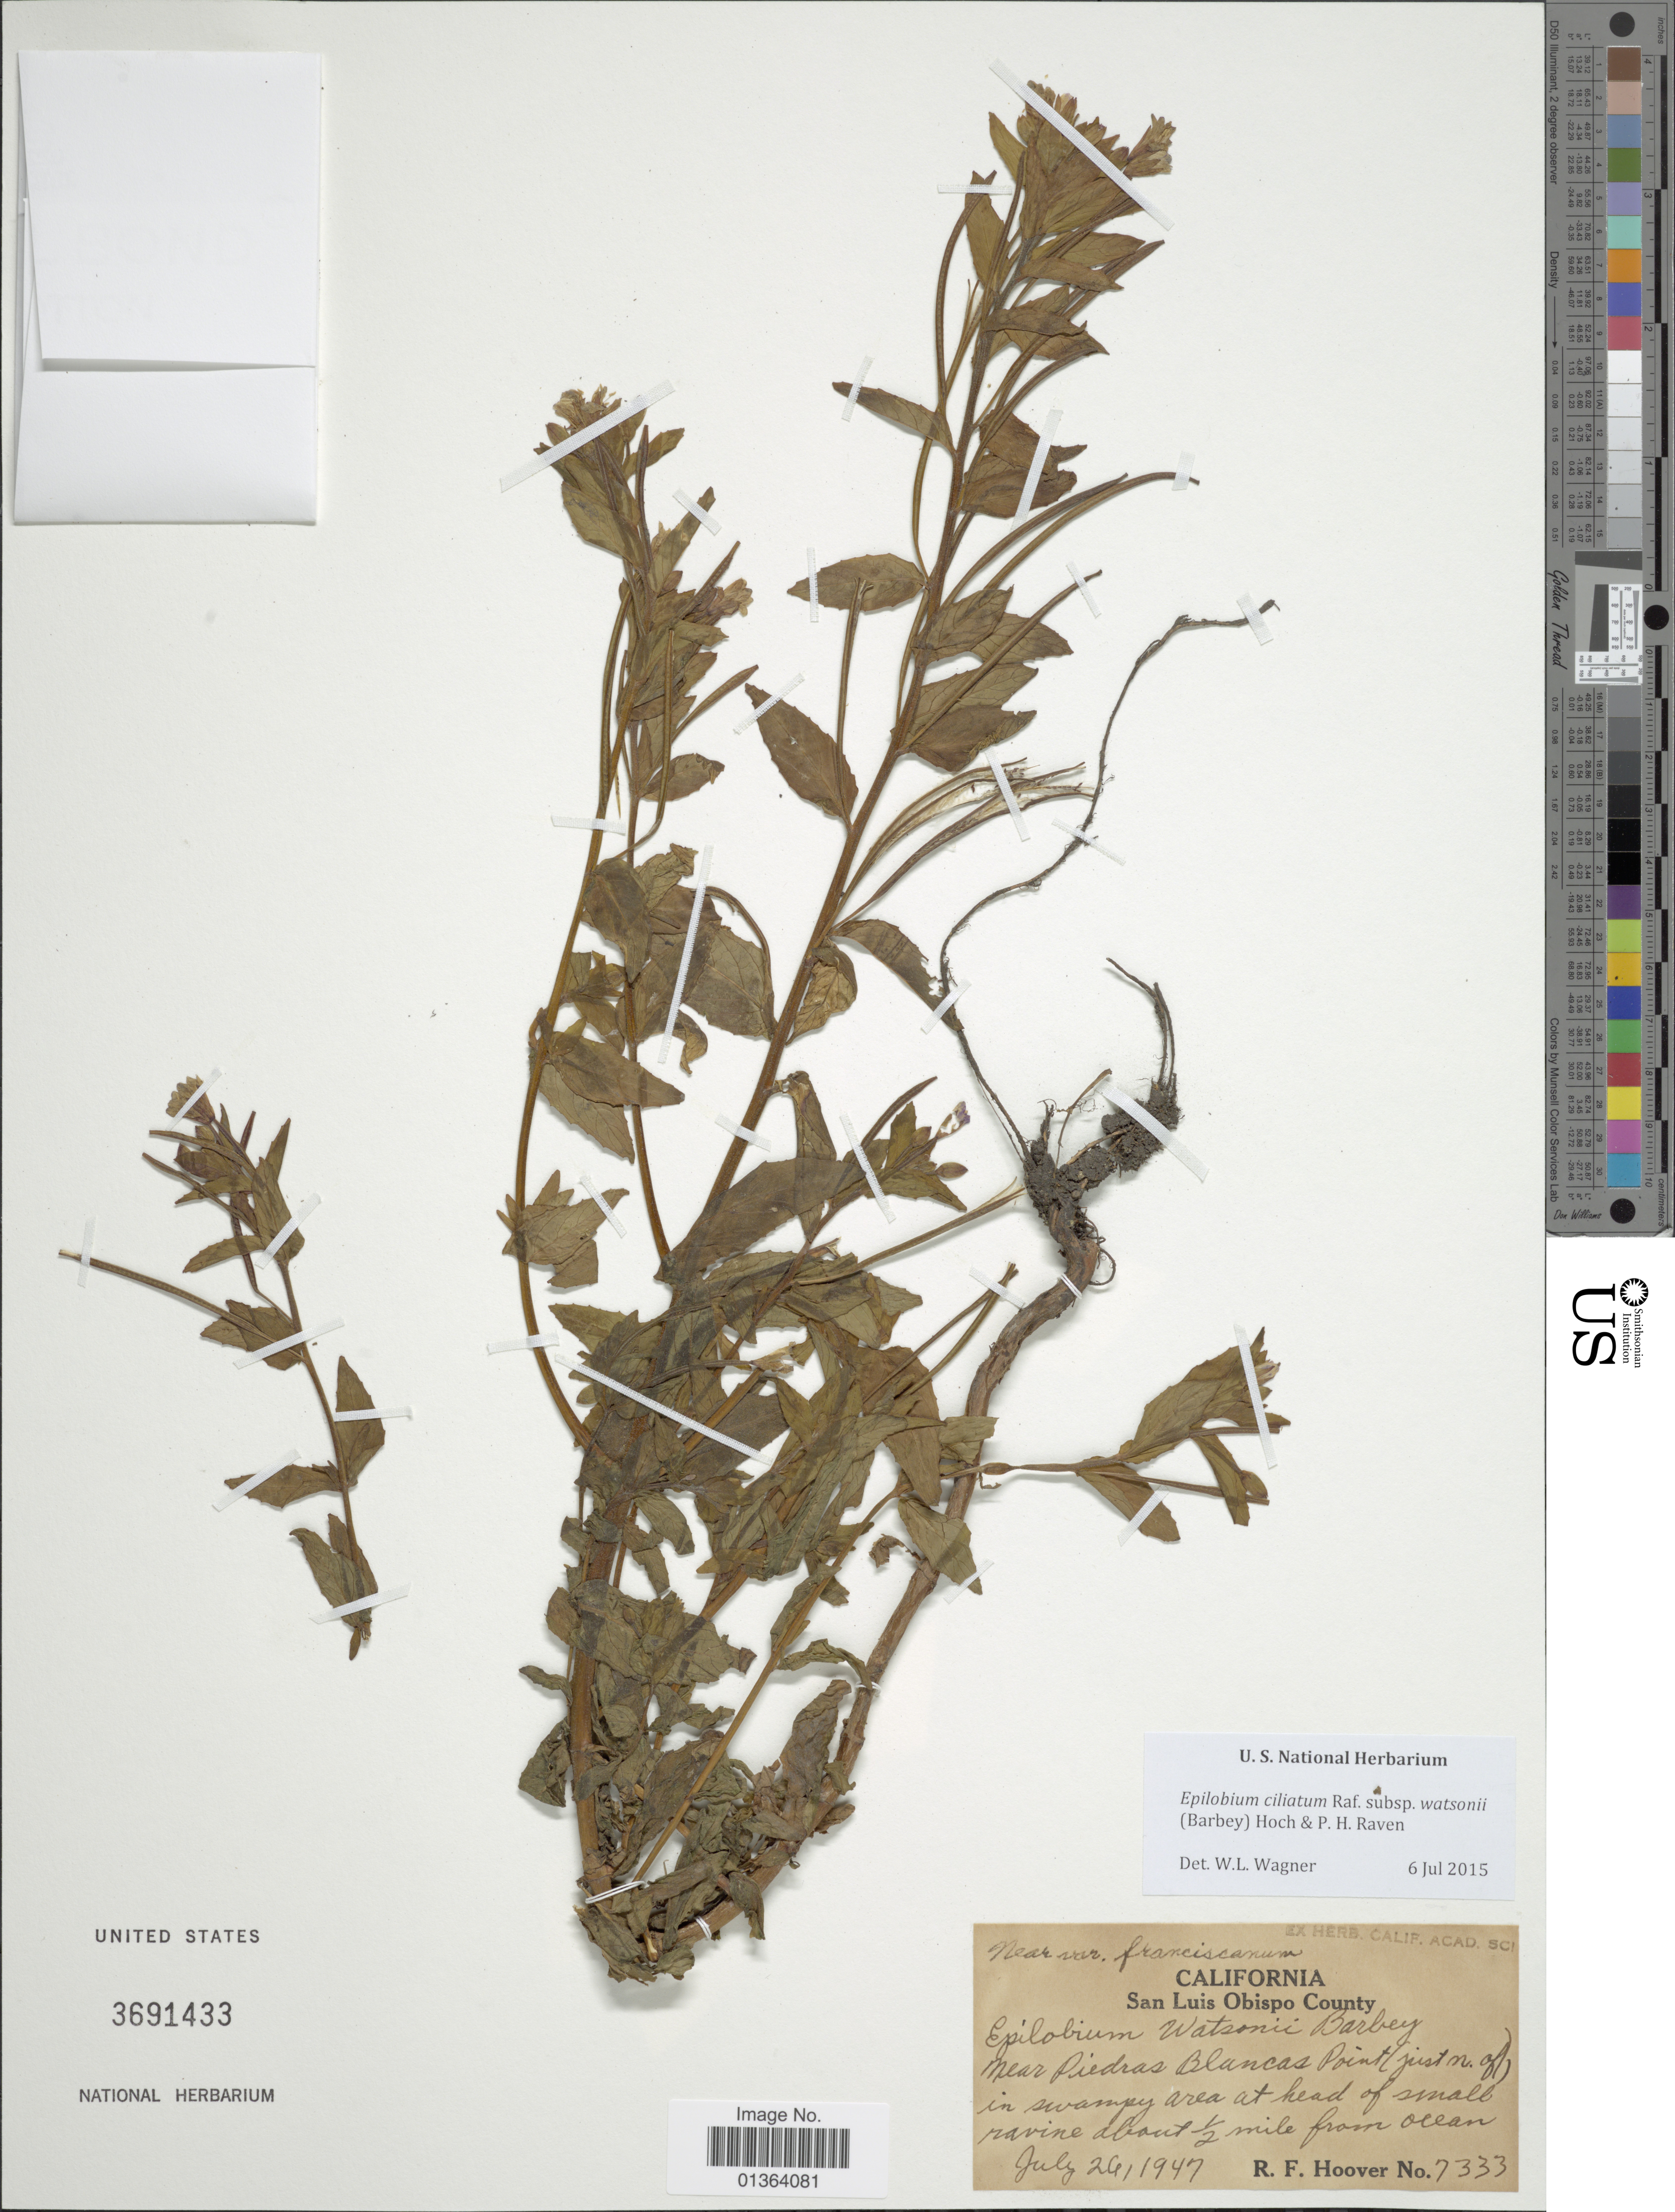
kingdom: Plantae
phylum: Tracheophyta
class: Magnoliopsida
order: Myrtales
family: Onagraceae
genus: Epilobium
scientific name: Epilobium ciliatum subsp. watsonii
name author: (Barbey) Hoch & P.H. Raven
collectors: R. F. Hoover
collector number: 7333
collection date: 1947-07-26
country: United States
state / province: California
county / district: San Luis Obispo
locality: San Luis Obispo County. Near Piedras Blancas Point (just N. of).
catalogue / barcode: US 3691433